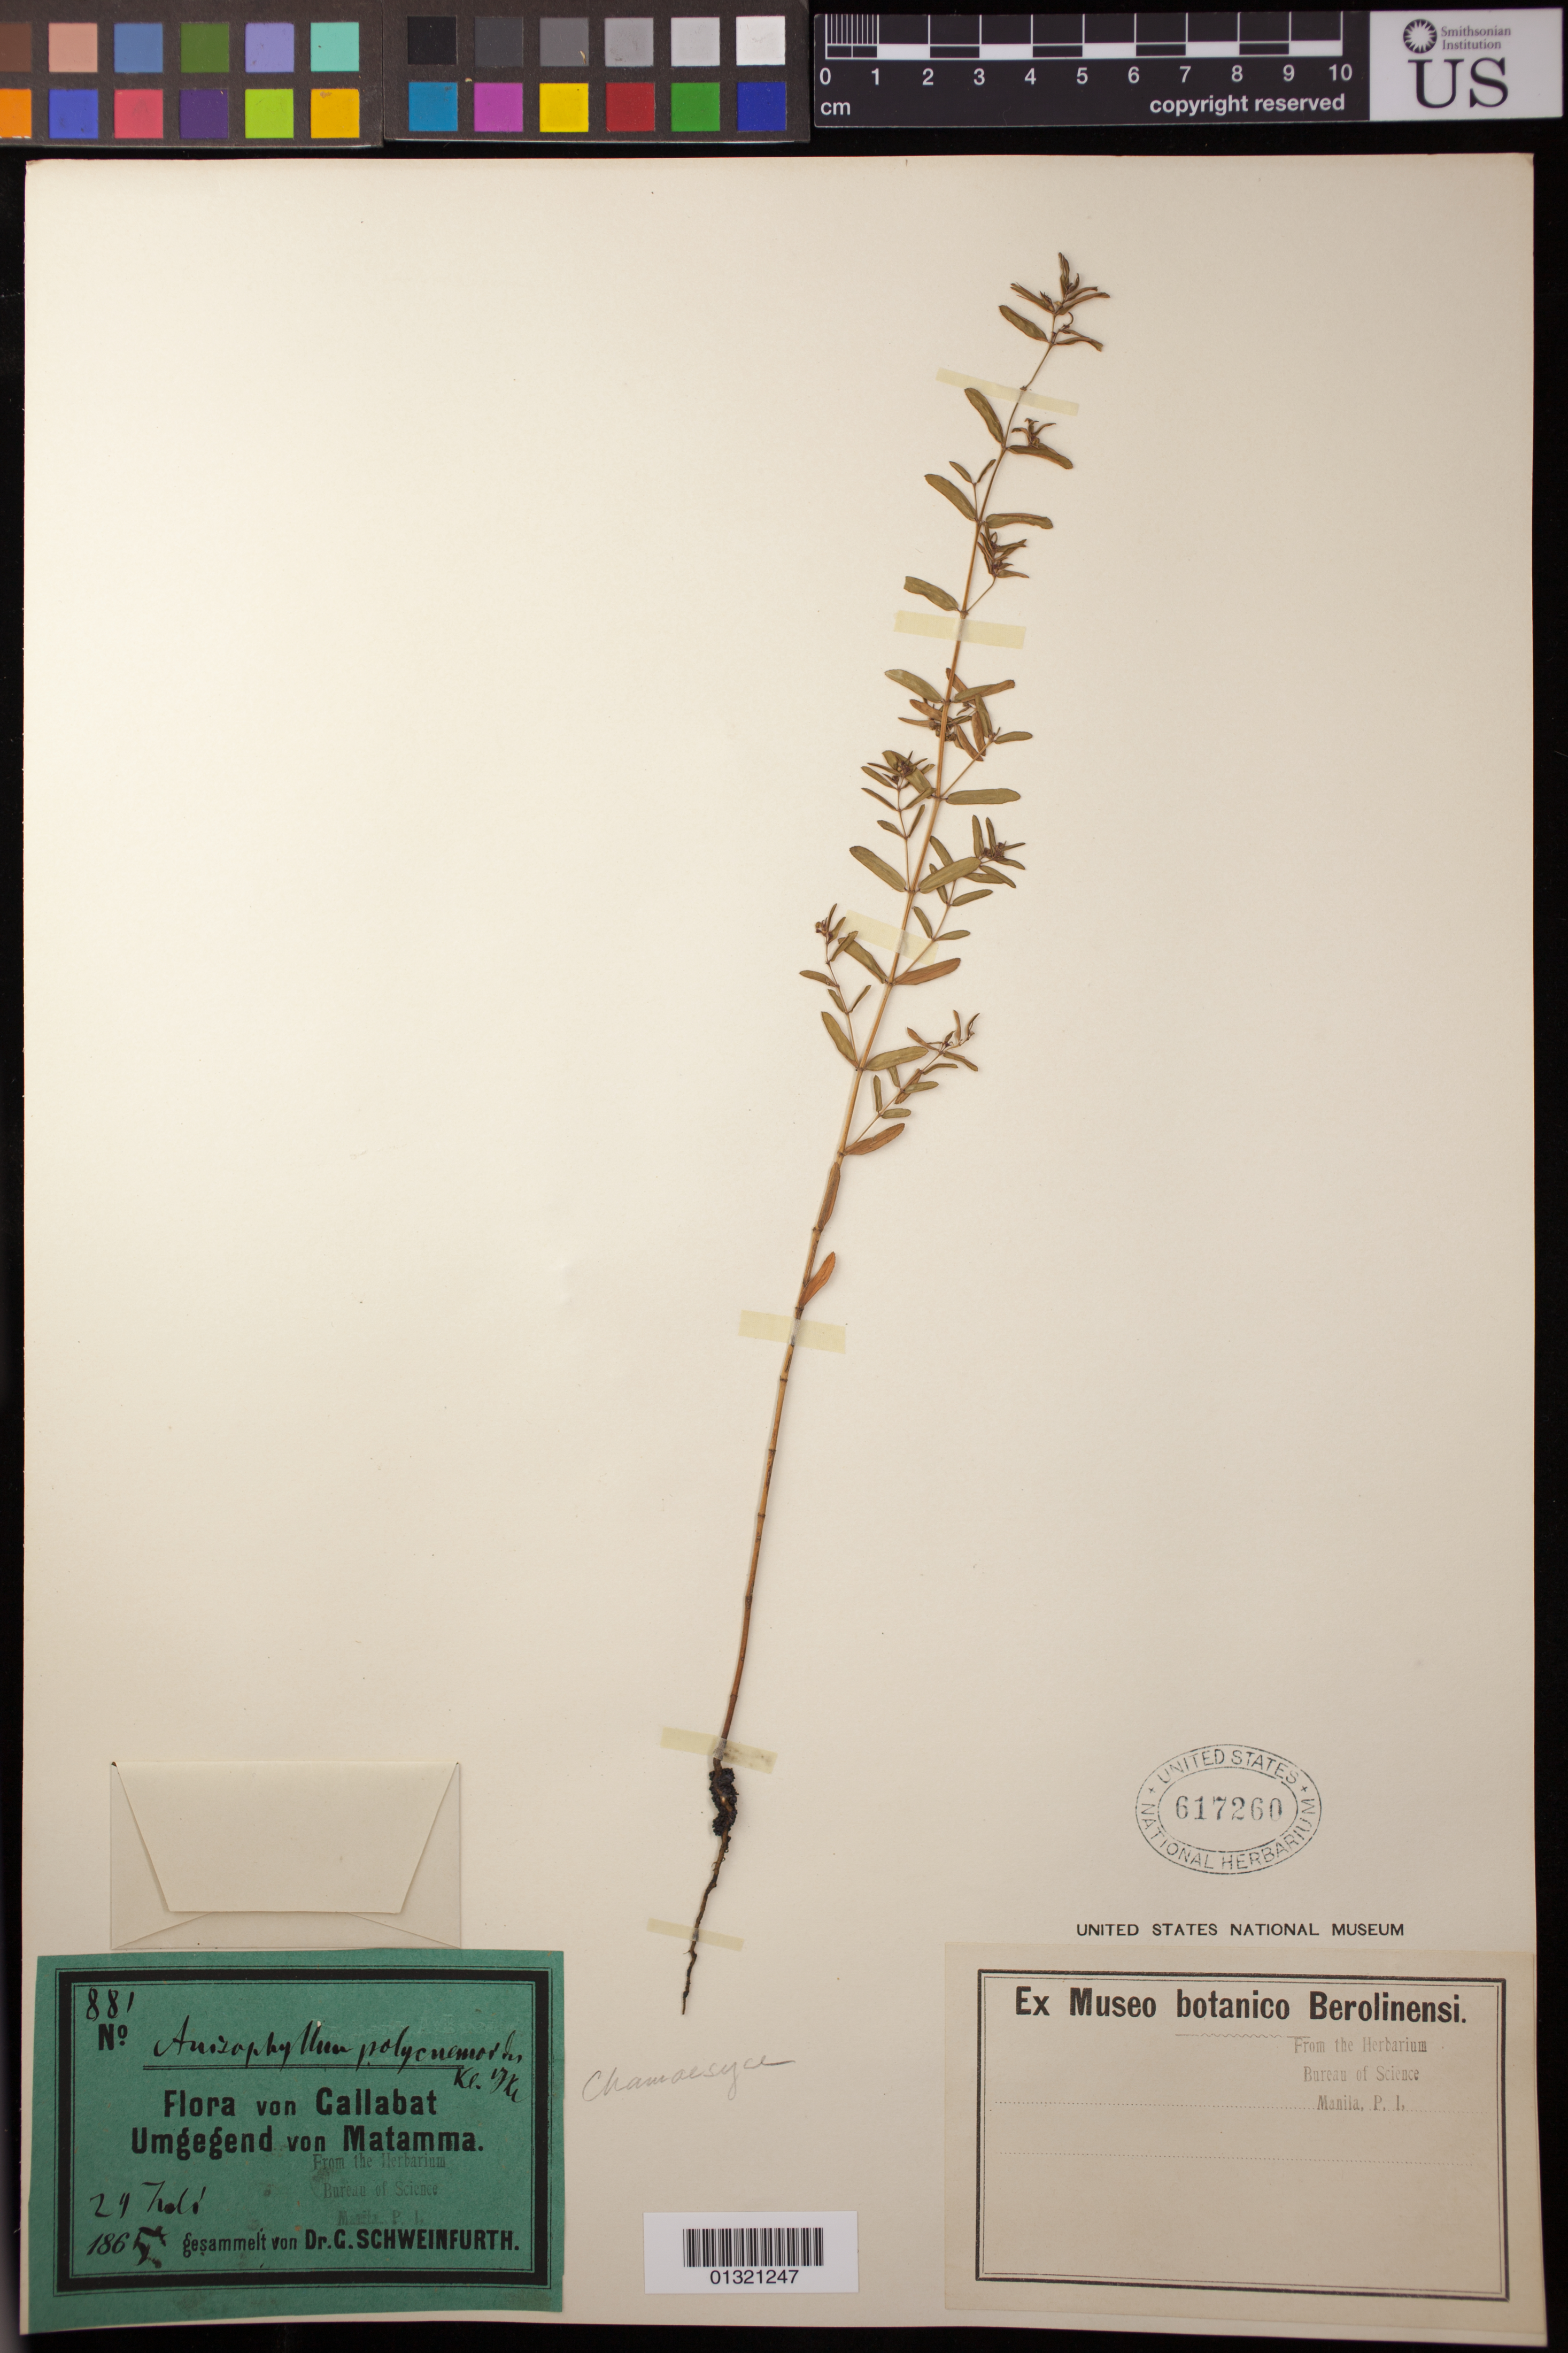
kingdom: Plantae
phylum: Tracheophyta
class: Magnoliopsida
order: Malpighiales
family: Euphorbiaceae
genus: Euphorbia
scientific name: Euphorbia sp.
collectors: G. A. Schweinfurth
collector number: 881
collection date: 1865-07-24 or 1865-07-29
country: Sudan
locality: Gallabat [Qallābāt] Umgegend von Matamma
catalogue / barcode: US 617260